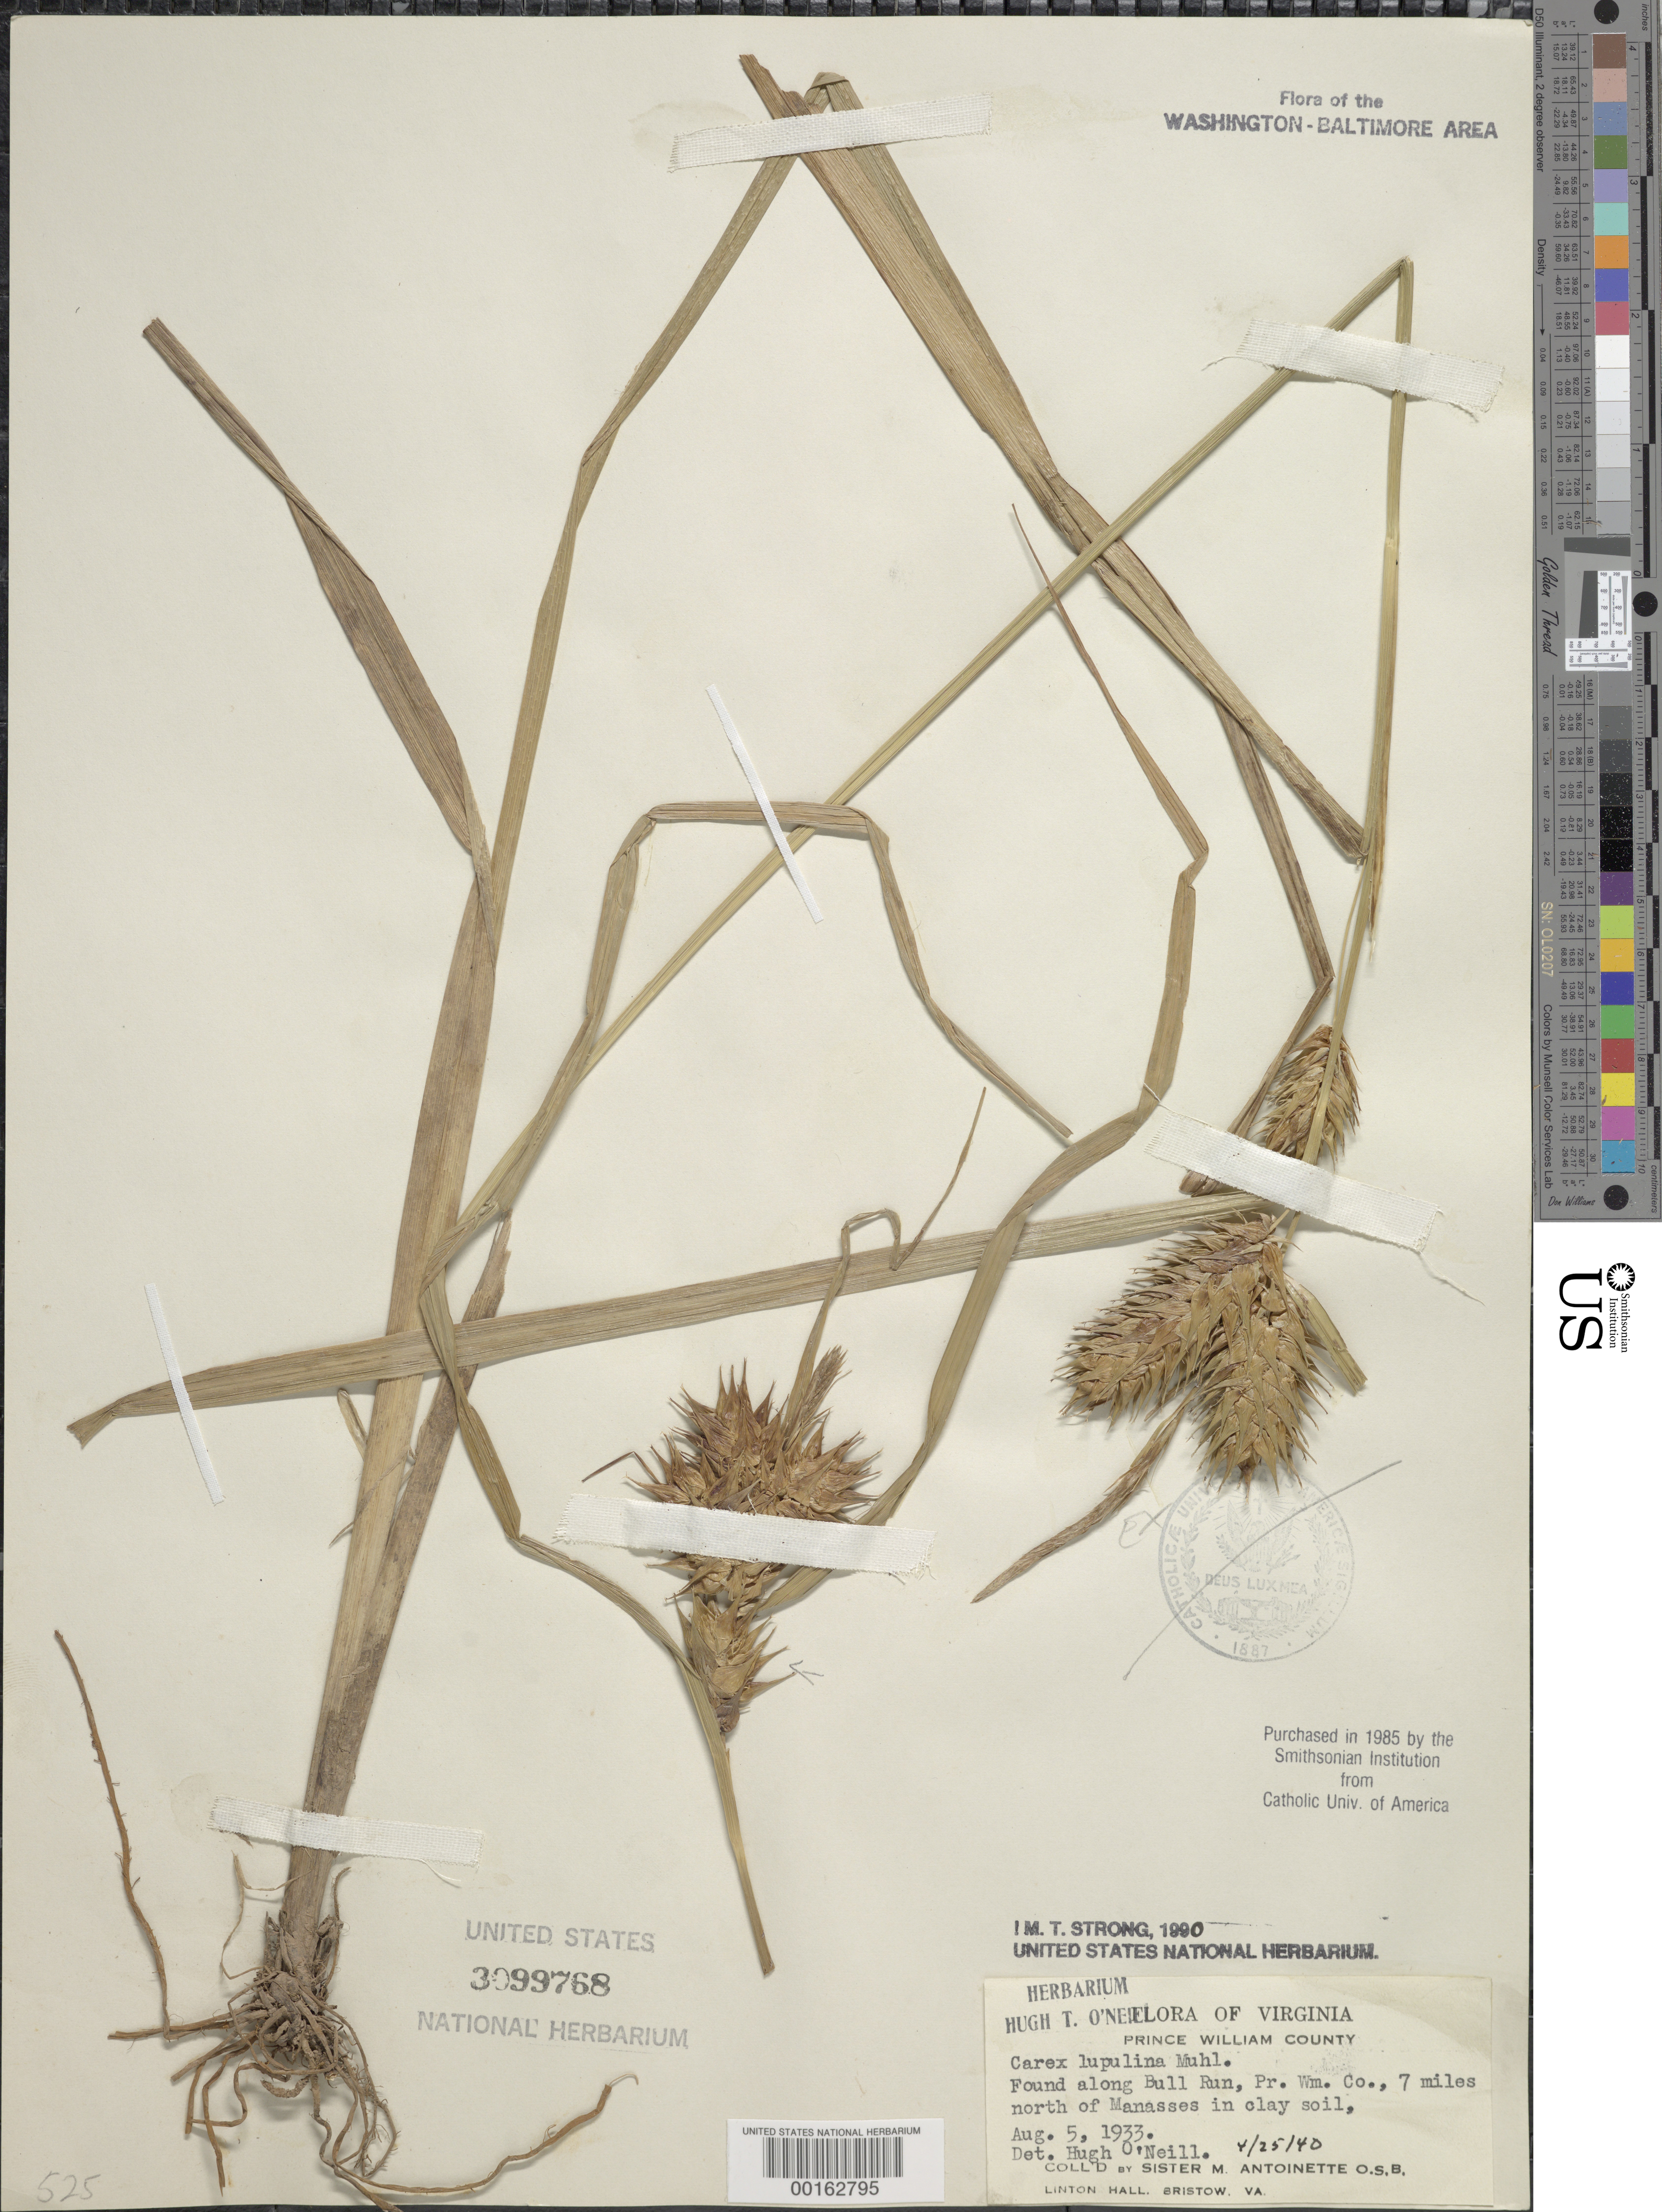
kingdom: Plantae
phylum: Tracheophyta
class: Liliopsida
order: Poales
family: Cyperaceae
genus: Carex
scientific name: Carex lupulina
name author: Muhl. ex Willd.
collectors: S. Antoinette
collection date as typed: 05 Aug 1933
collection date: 1933-08-05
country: United States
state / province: Virginia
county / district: Prince William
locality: Found along Bull Run, 7 mi. N of Manassas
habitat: In clay soil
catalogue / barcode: US 3099768